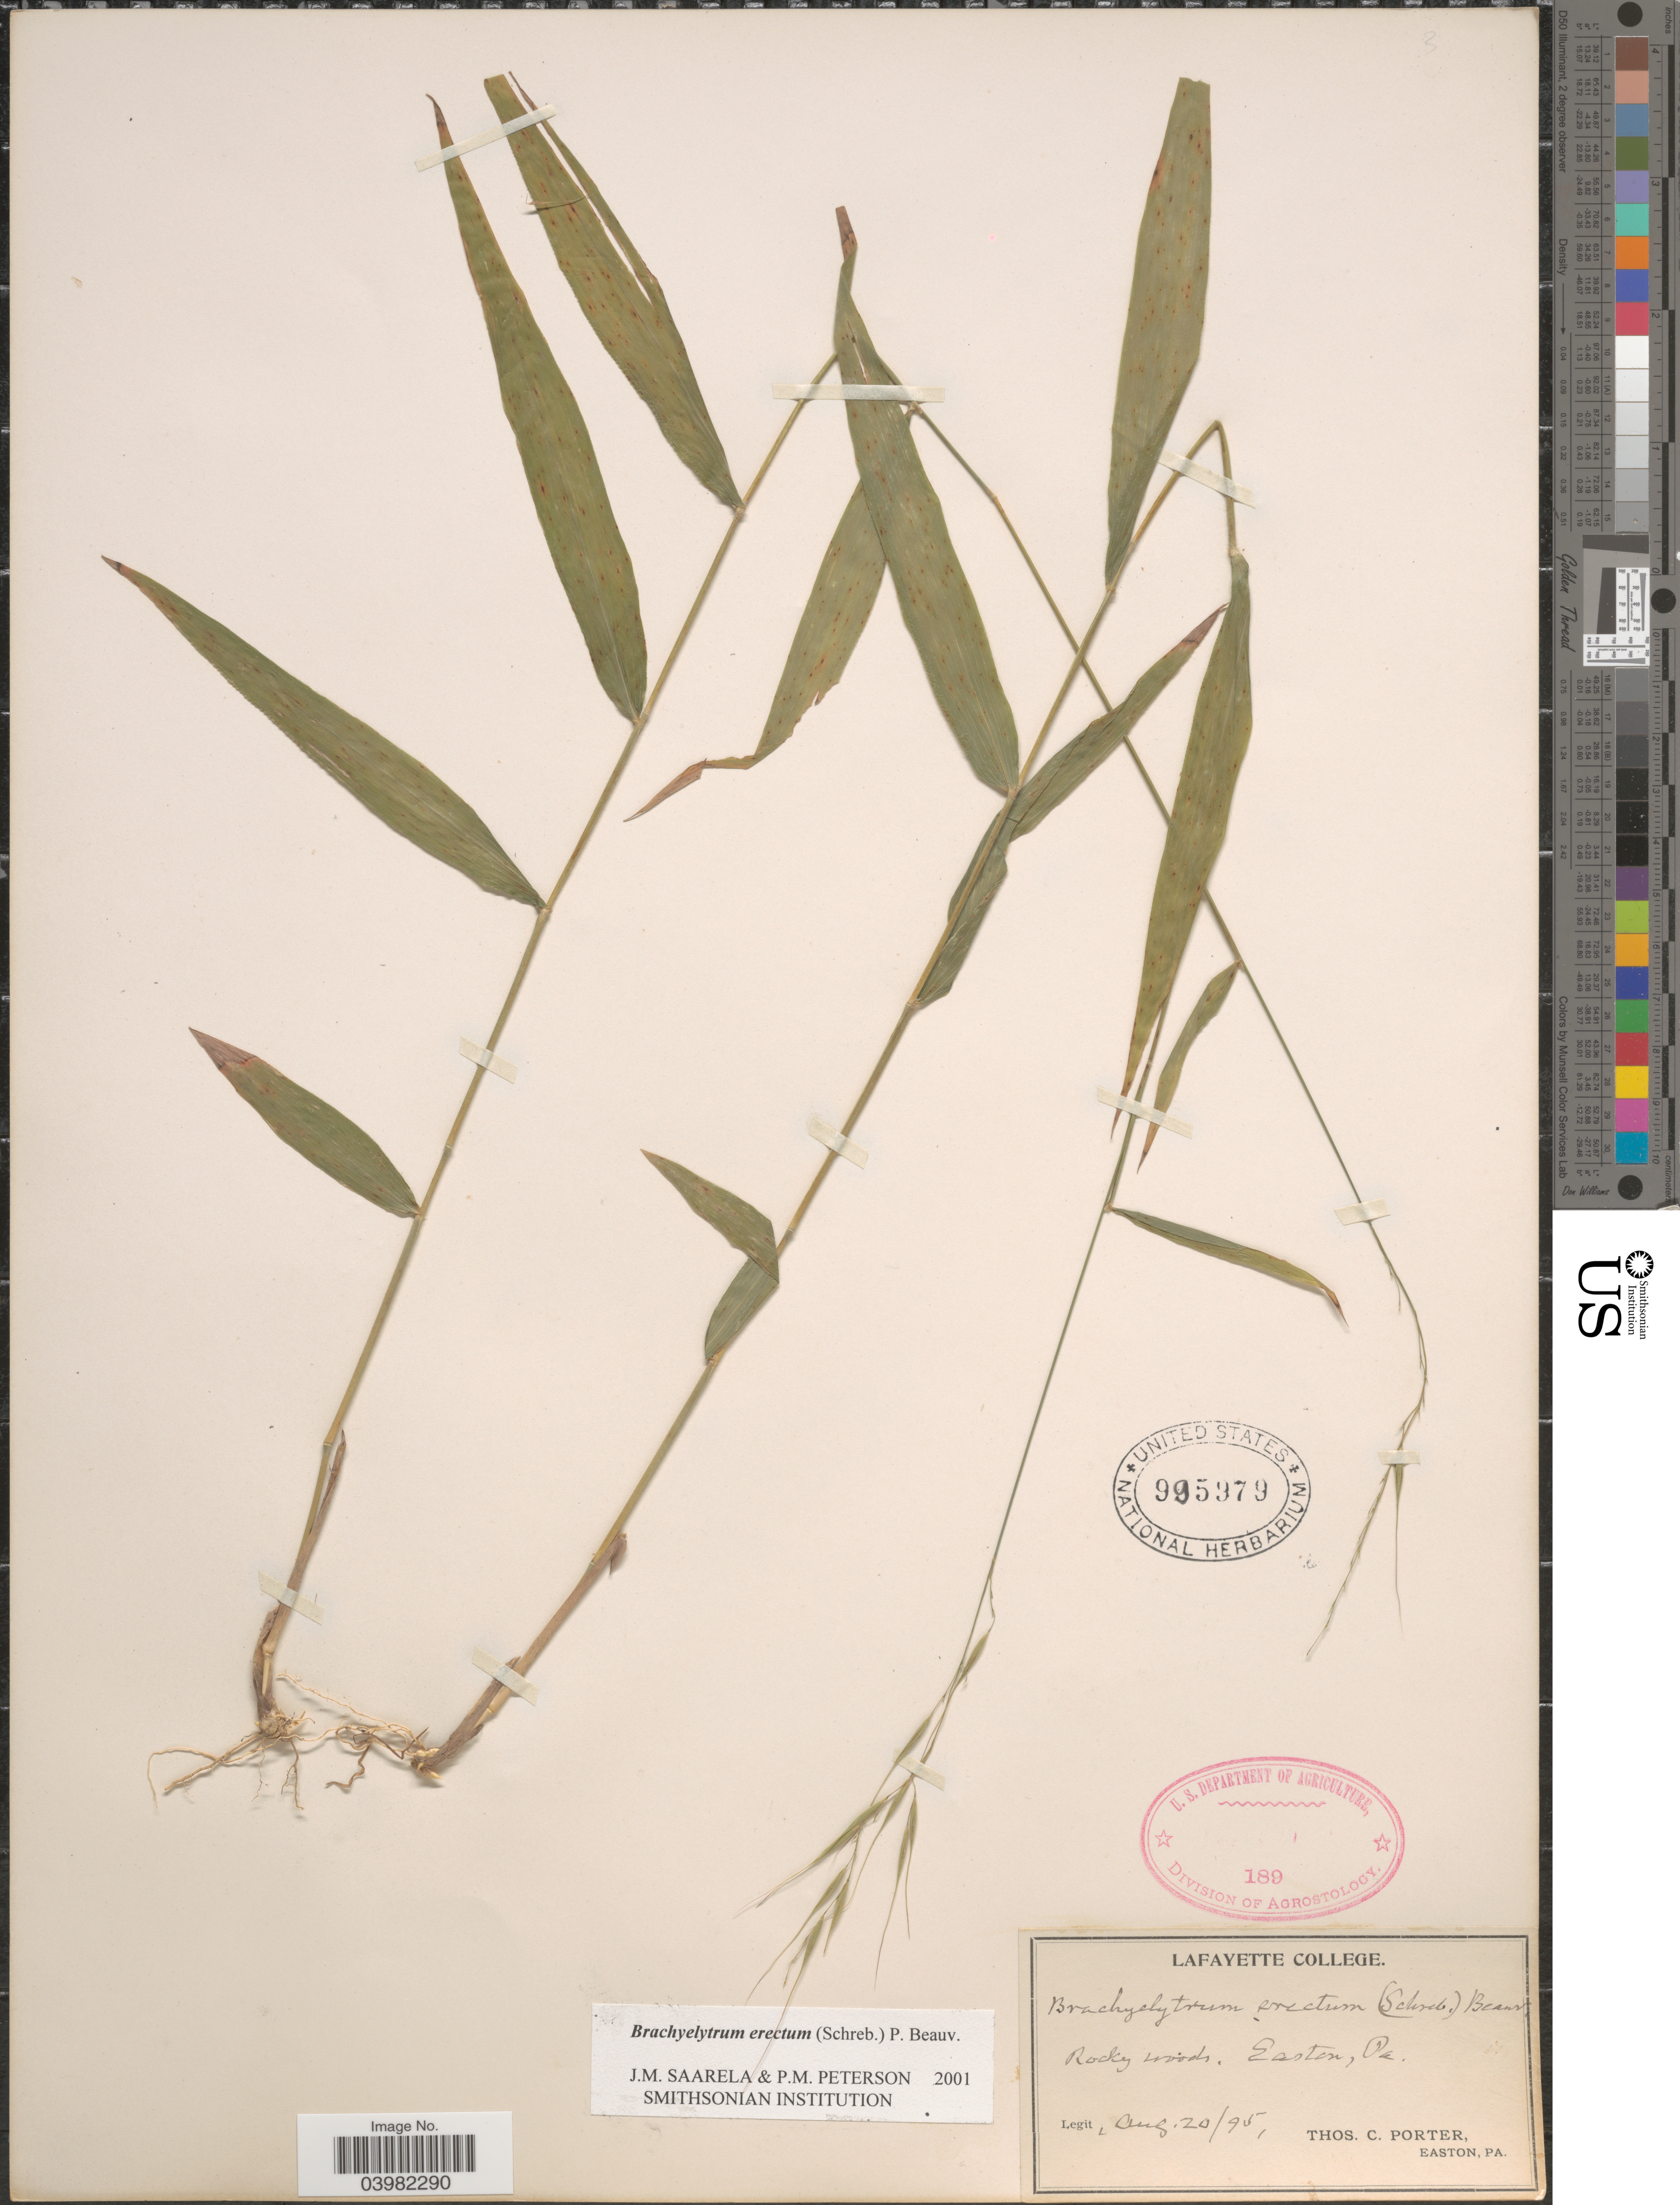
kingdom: Plantae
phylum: Tracheophyta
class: Liliopsida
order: Poales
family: Poaceae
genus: Brachyelytrum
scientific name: Brachyelytrum erectum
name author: (Schreb.) P. Beauv.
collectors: T. Porter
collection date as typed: Transcribed d/m/y: 20/8/95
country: United States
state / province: Pennsylvania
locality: Rocky woods, Easton.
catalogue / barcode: US 995979